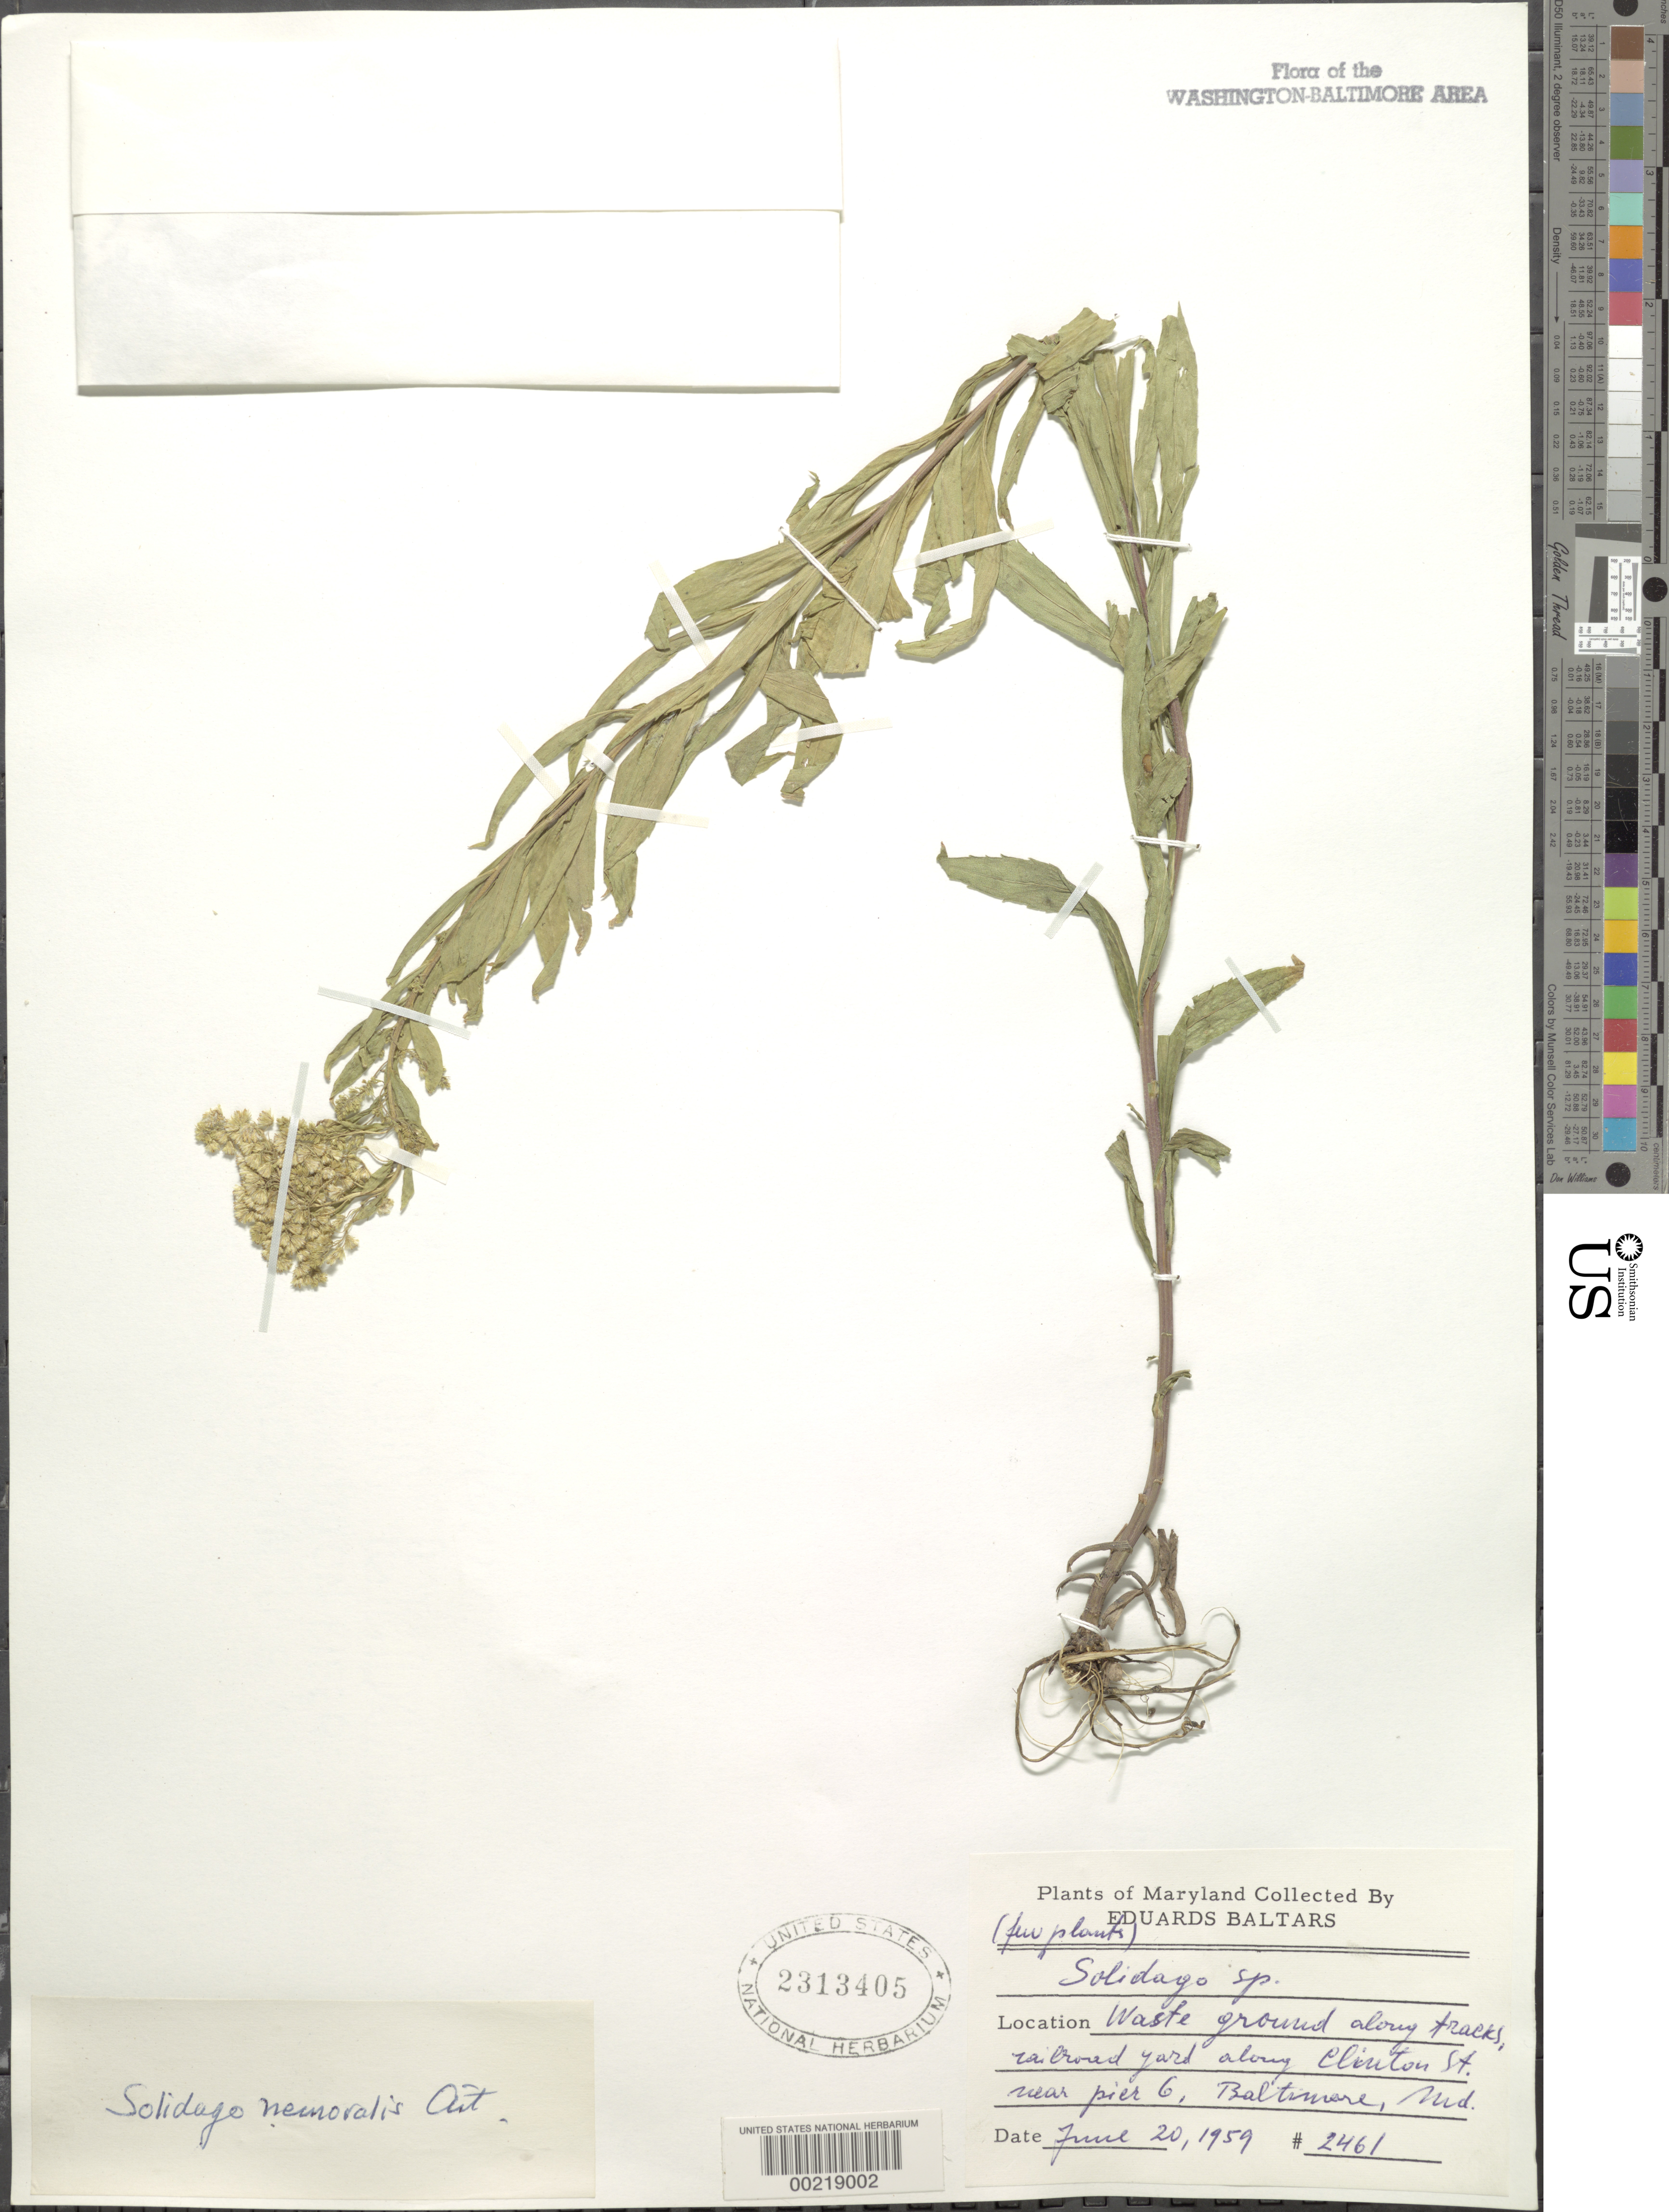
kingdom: Plantae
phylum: Tracheophyta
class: Magnoliopsida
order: Asterales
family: Asteraceae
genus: Solidago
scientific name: Solidago nemoralis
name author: Aiton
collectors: E. Baltars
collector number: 2461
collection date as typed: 20 Jun 1959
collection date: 1959-06-20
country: United States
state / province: Maryland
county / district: Prince George's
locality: Clinton St. near Pier 6 Baltimore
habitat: Waste ground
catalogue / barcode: US 2313405